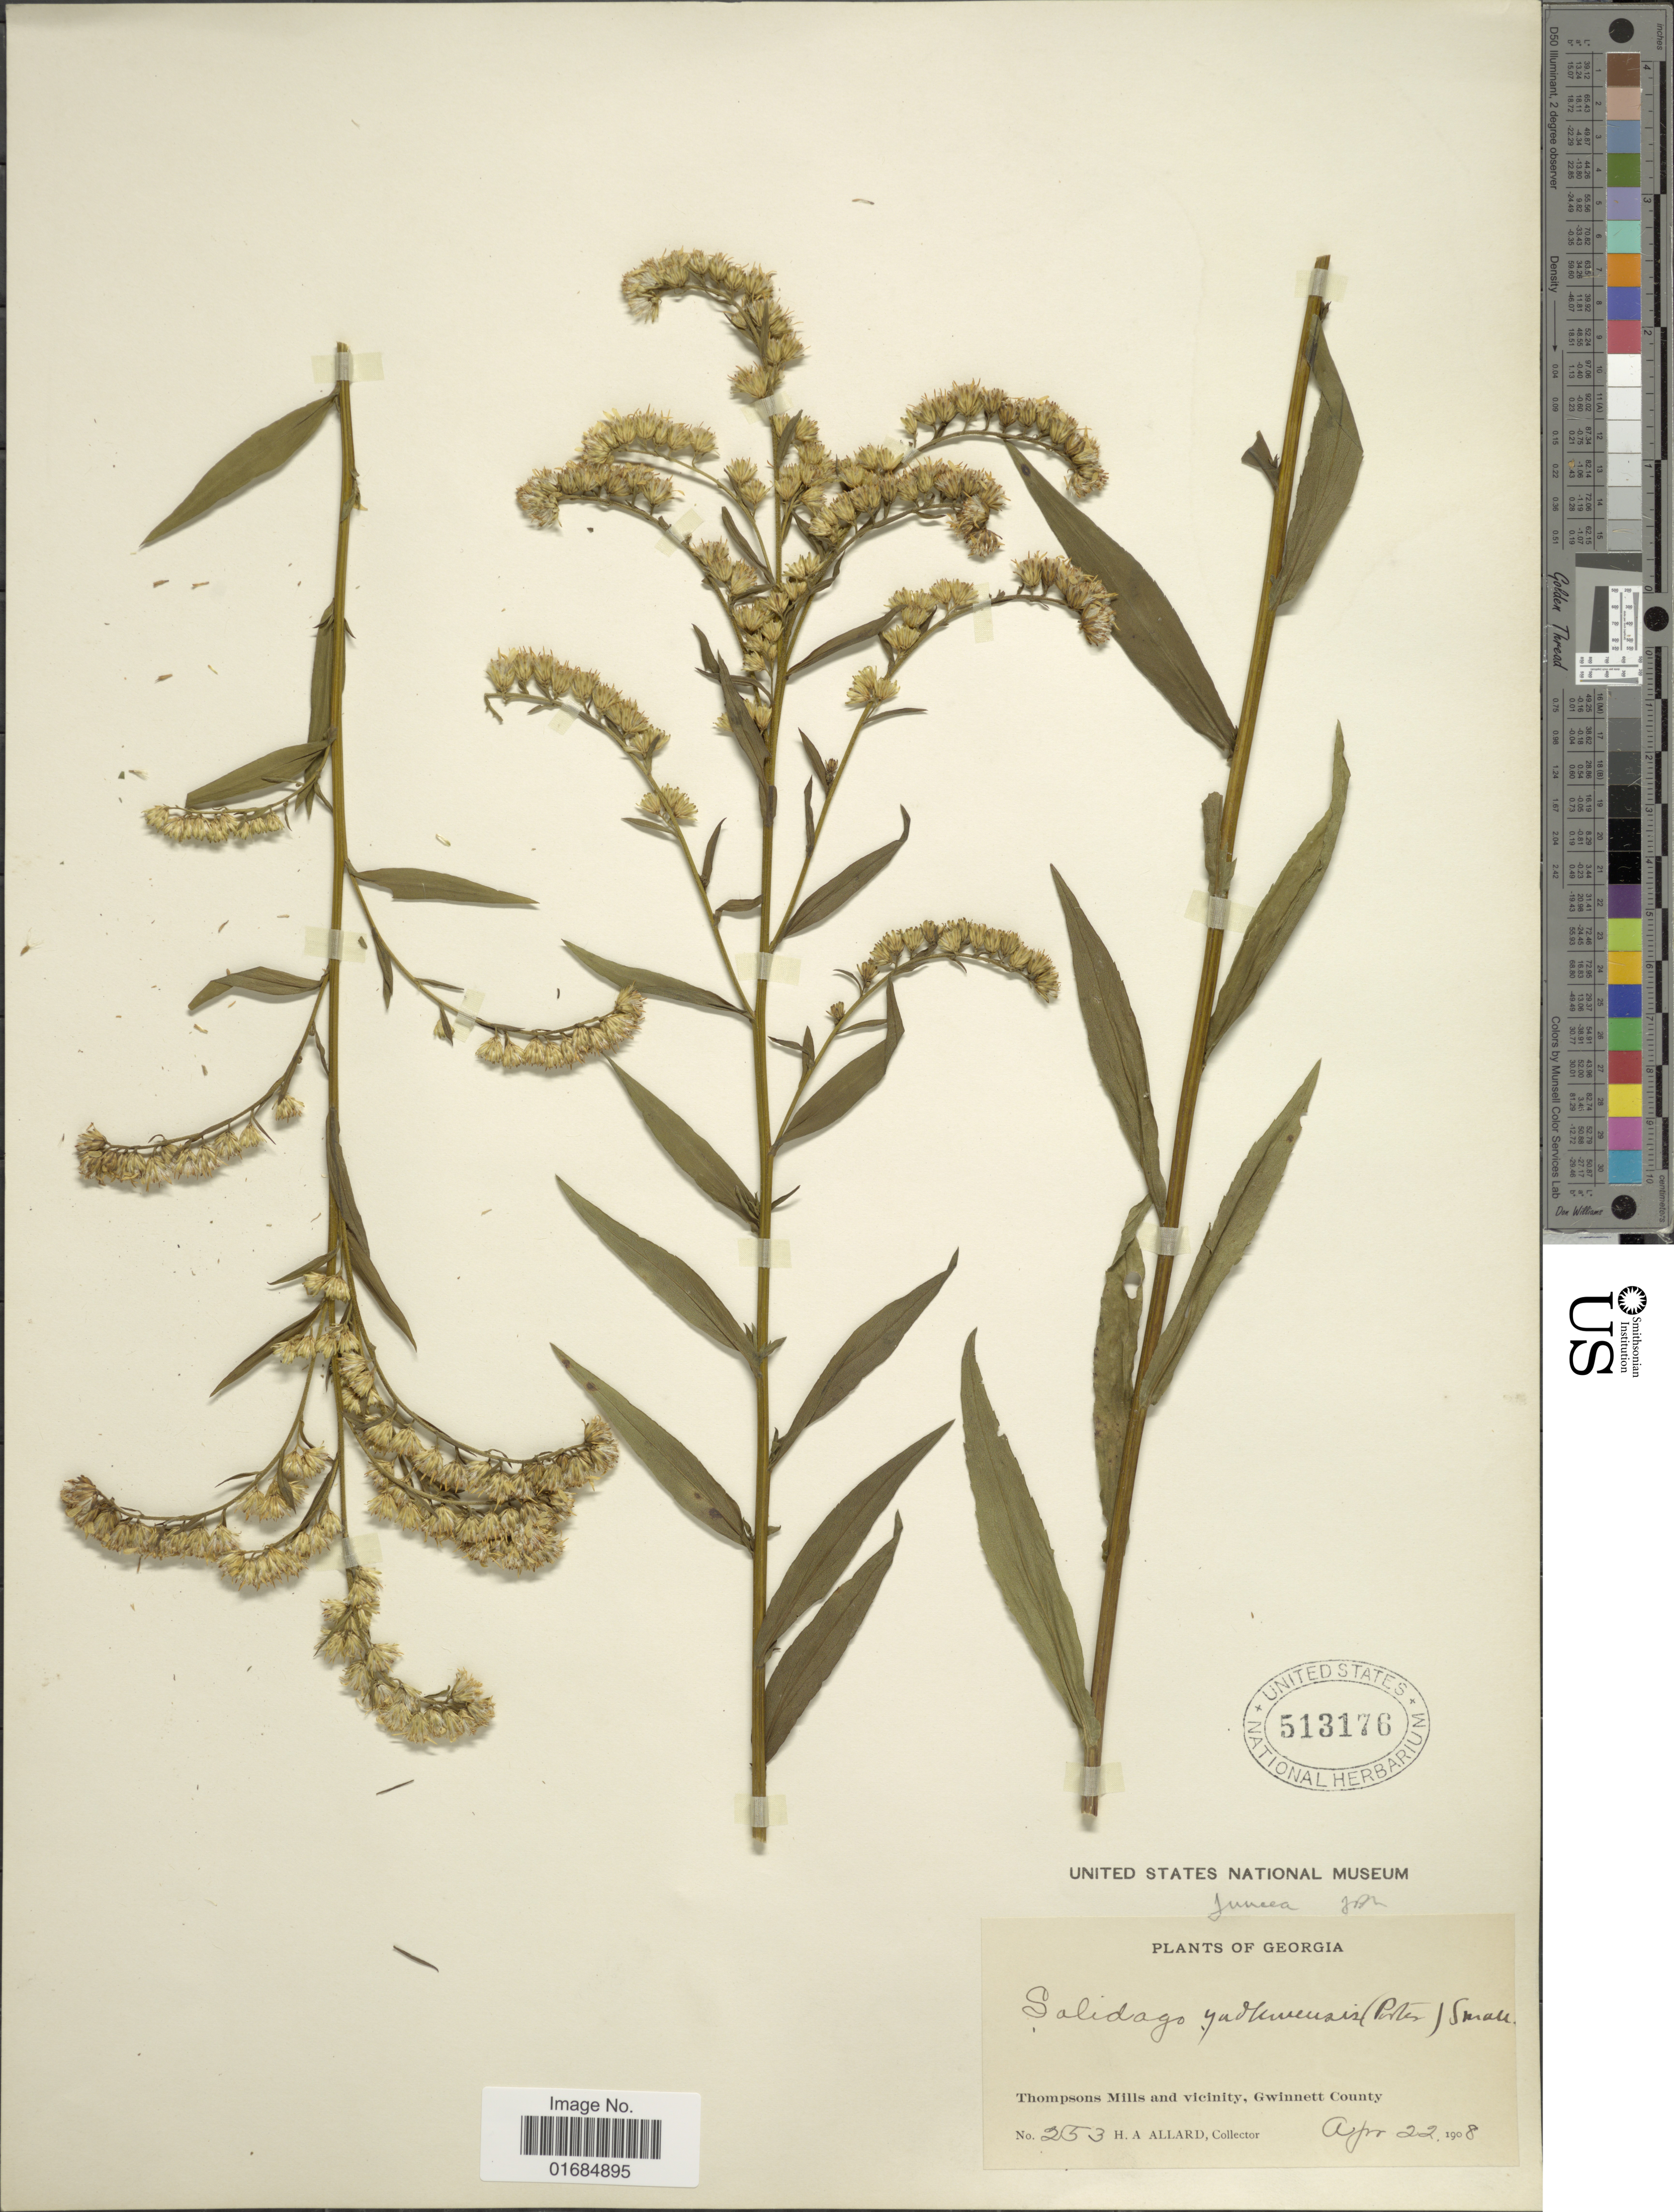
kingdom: Plantae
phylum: Tracheophyta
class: Magnoliopsida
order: Asterales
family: Asteraceae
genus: Solidago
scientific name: Solidago boottii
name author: Hook.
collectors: H. A. Allard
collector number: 253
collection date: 1908-04-22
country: United States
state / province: Georgia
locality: Thompson Mills and Vicinity, Gwinnett County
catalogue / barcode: US 513176